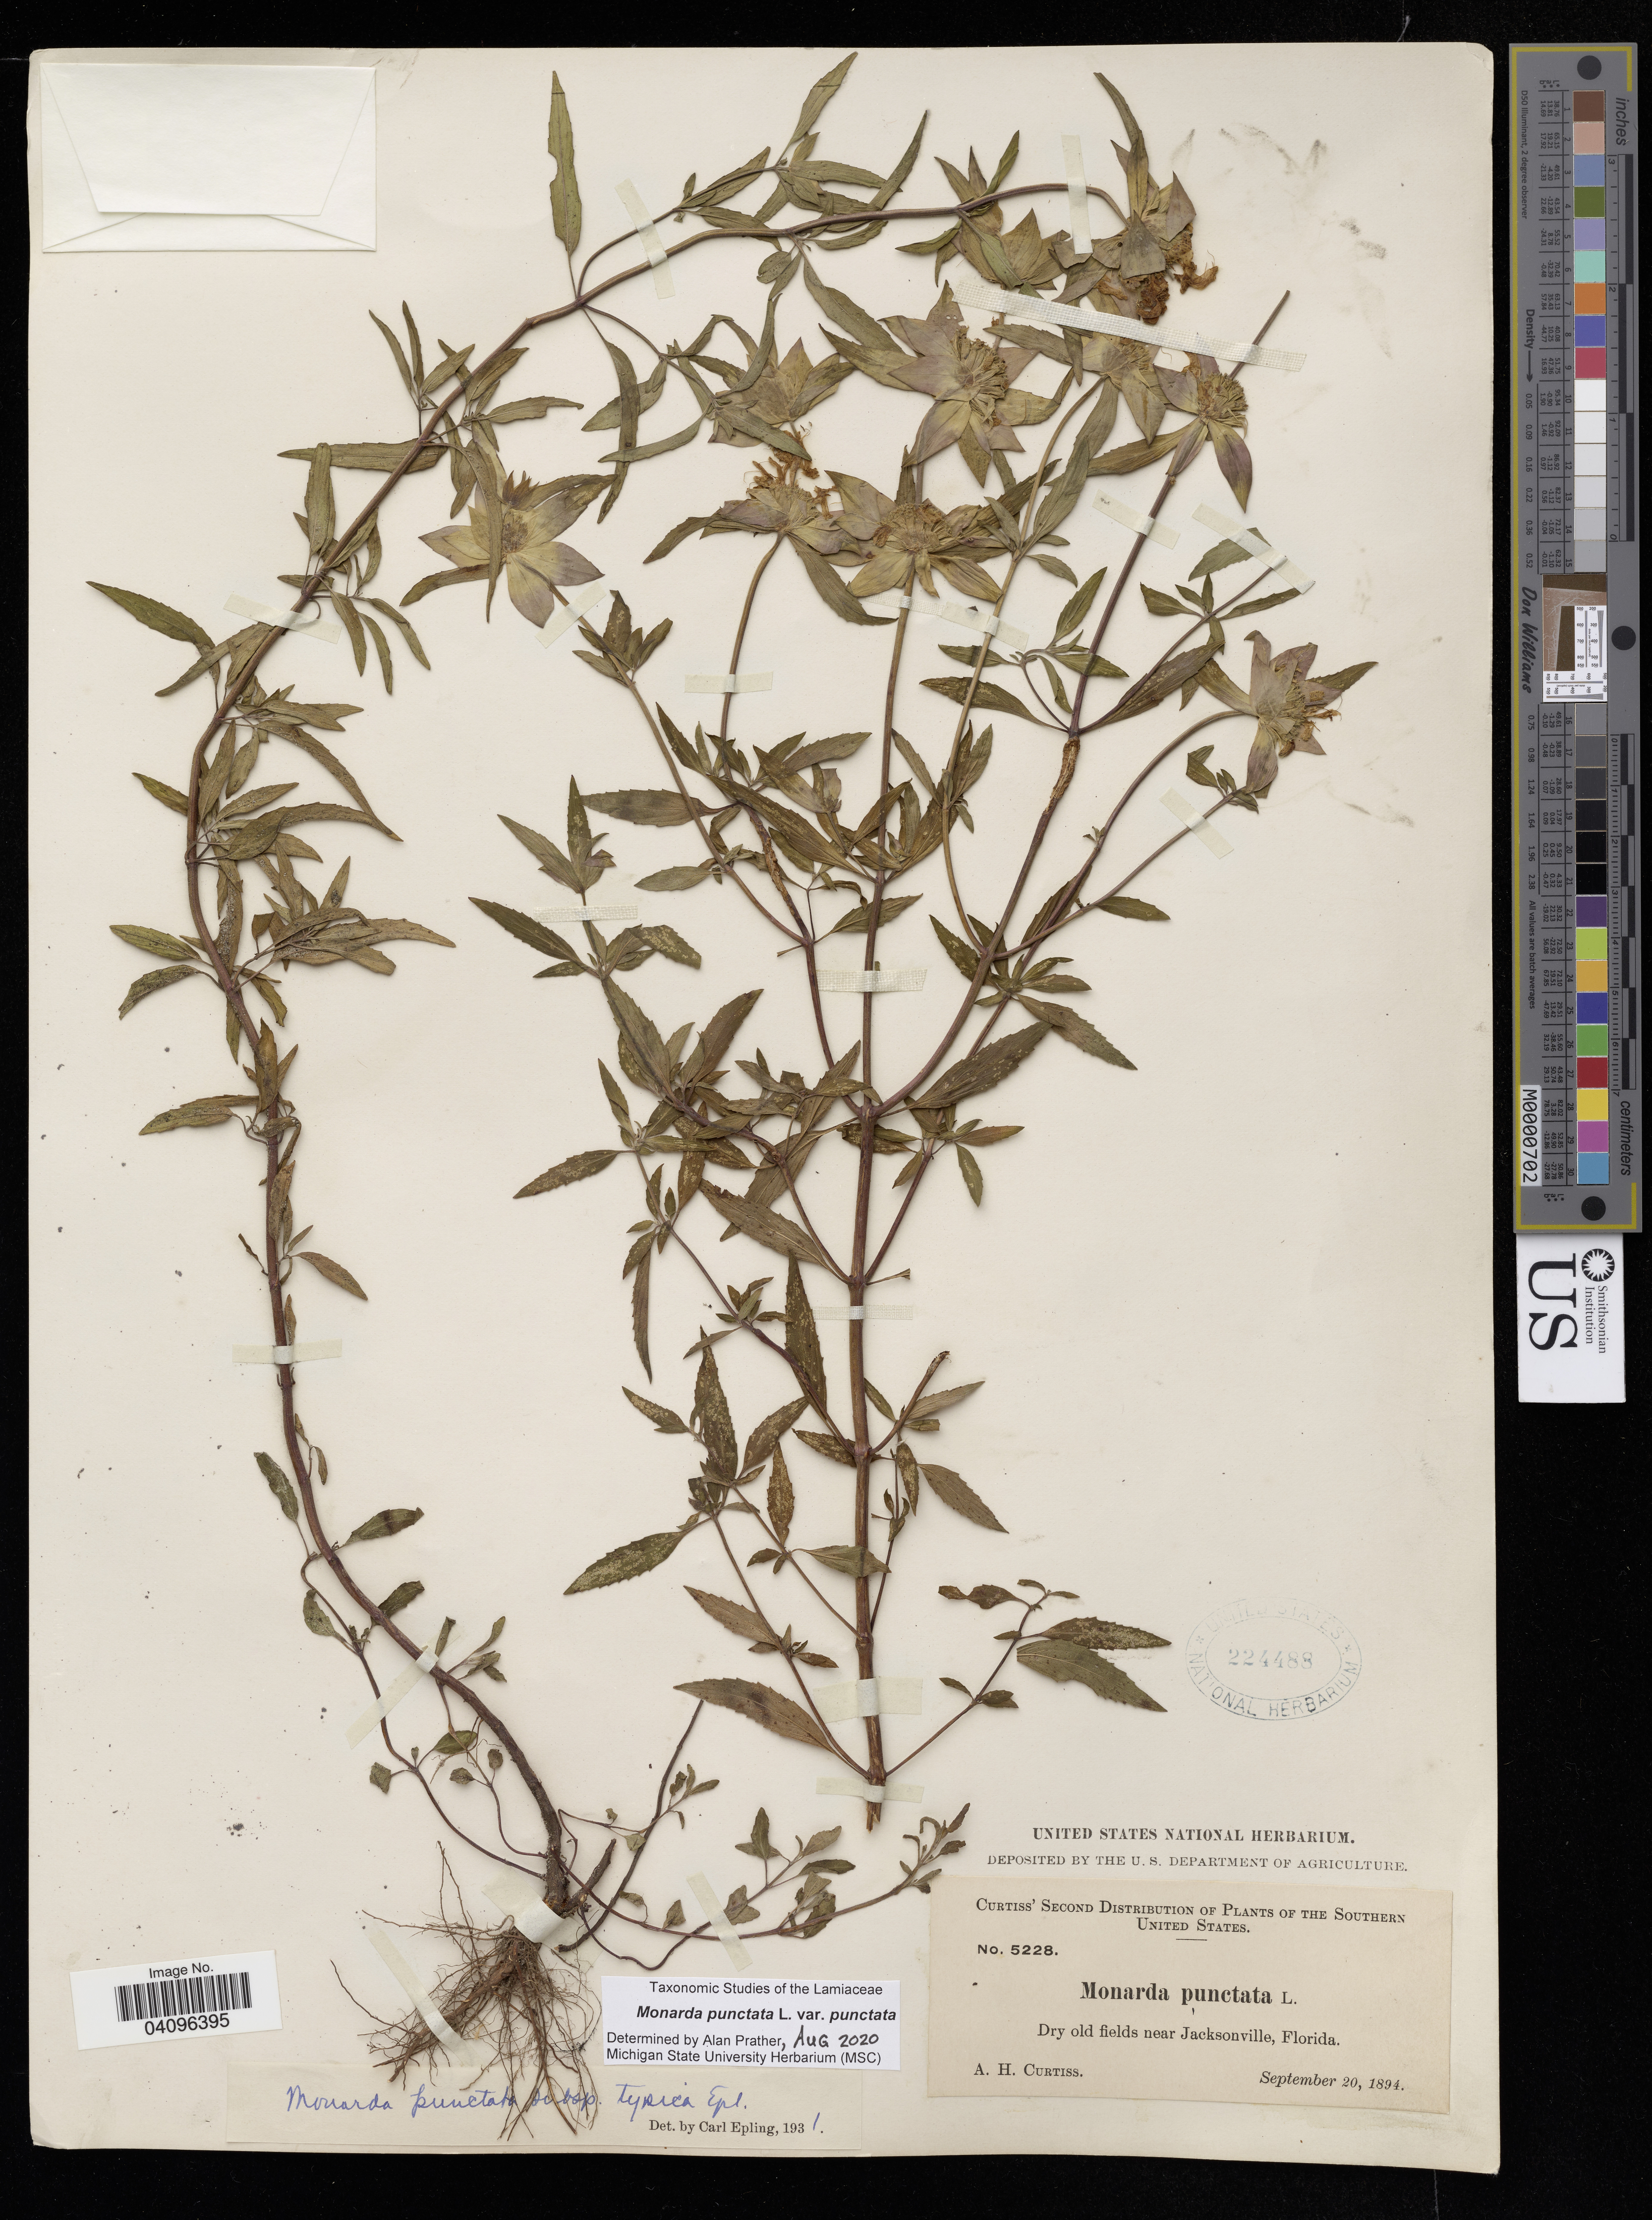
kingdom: Plantae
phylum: Tracheophyta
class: Magnoliopsida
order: Lamiales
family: Lamiaceae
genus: Monarda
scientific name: Monarda punctata var. punctata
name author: L.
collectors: A. H. Curtiss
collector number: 5228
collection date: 1894-09-20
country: United States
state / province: Florida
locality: Dry old fields near Jacksonville.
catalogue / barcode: US 224488